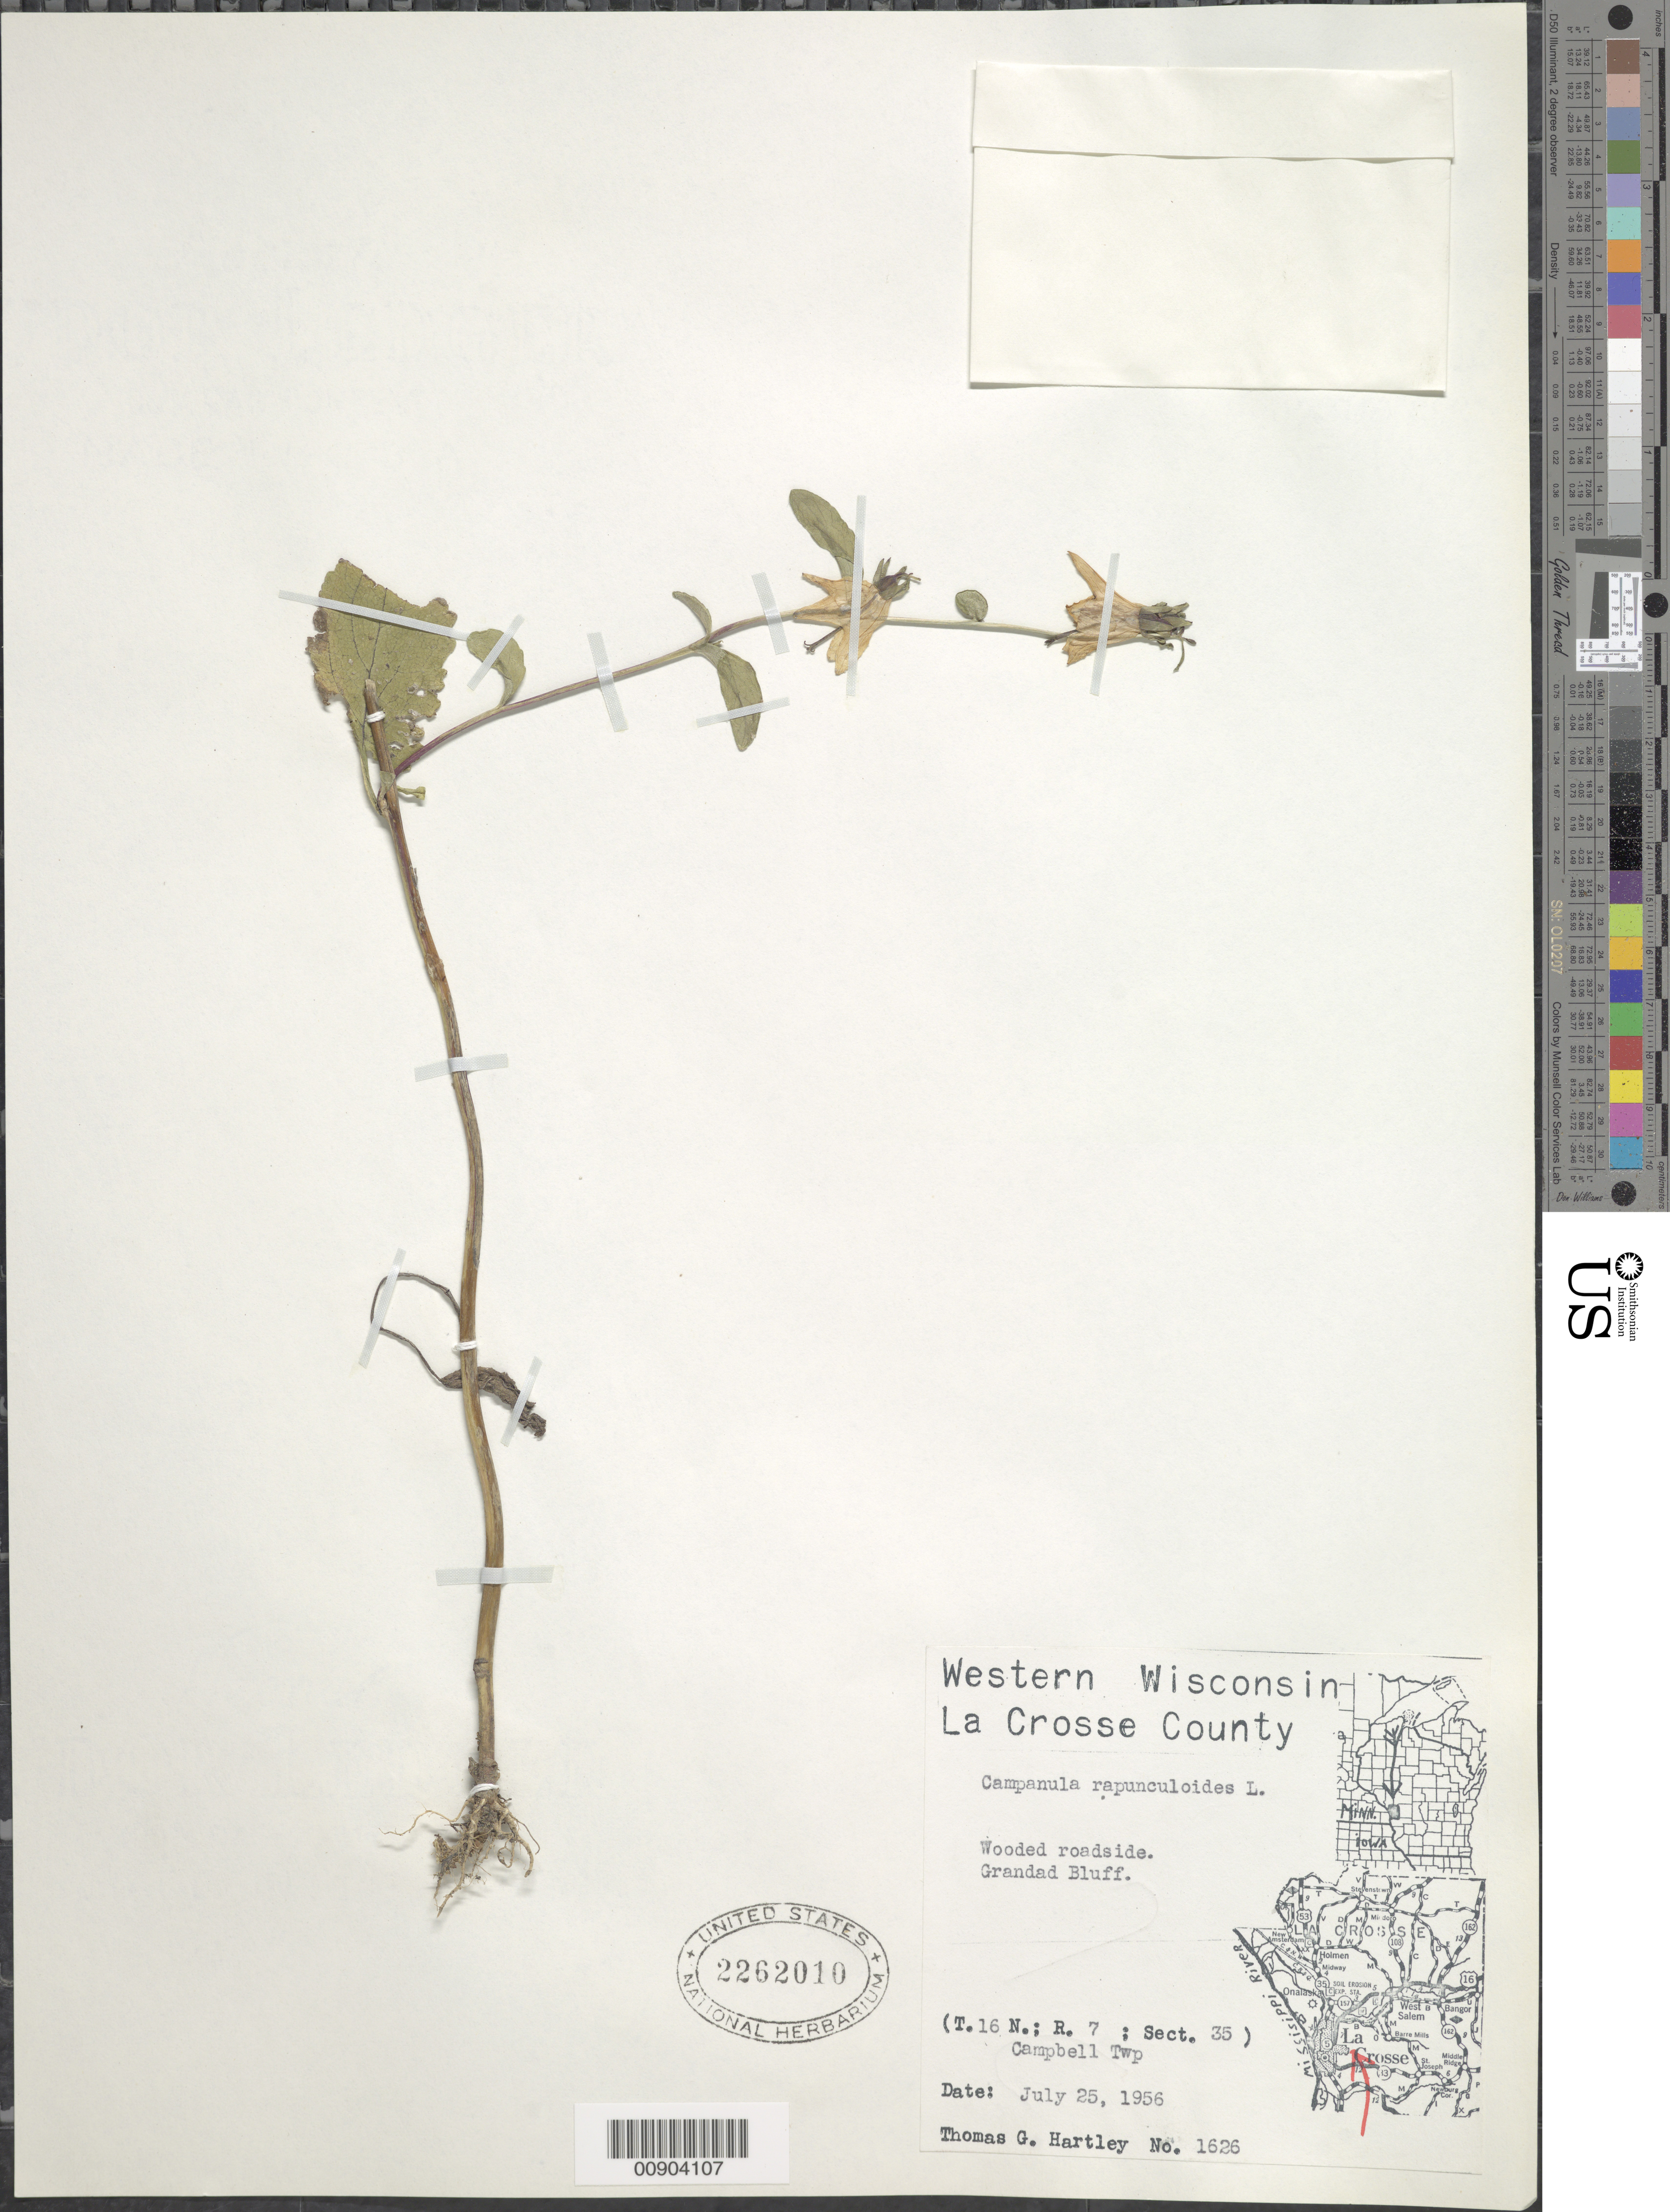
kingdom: Plantae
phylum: Tracheophyta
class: Magnoliopsida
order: Asterales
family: Campanulaceae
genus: Campanula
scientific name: Campanula rapunculoides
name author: L.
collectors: T. G. Hartley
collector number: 1626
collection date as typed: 25 Jul 1956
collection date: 1956-07-25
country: United States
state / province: Wisconsin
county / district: La Crosse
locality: Grandad bluff, Campbell Twp.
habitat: fields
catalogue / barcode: US 2262010